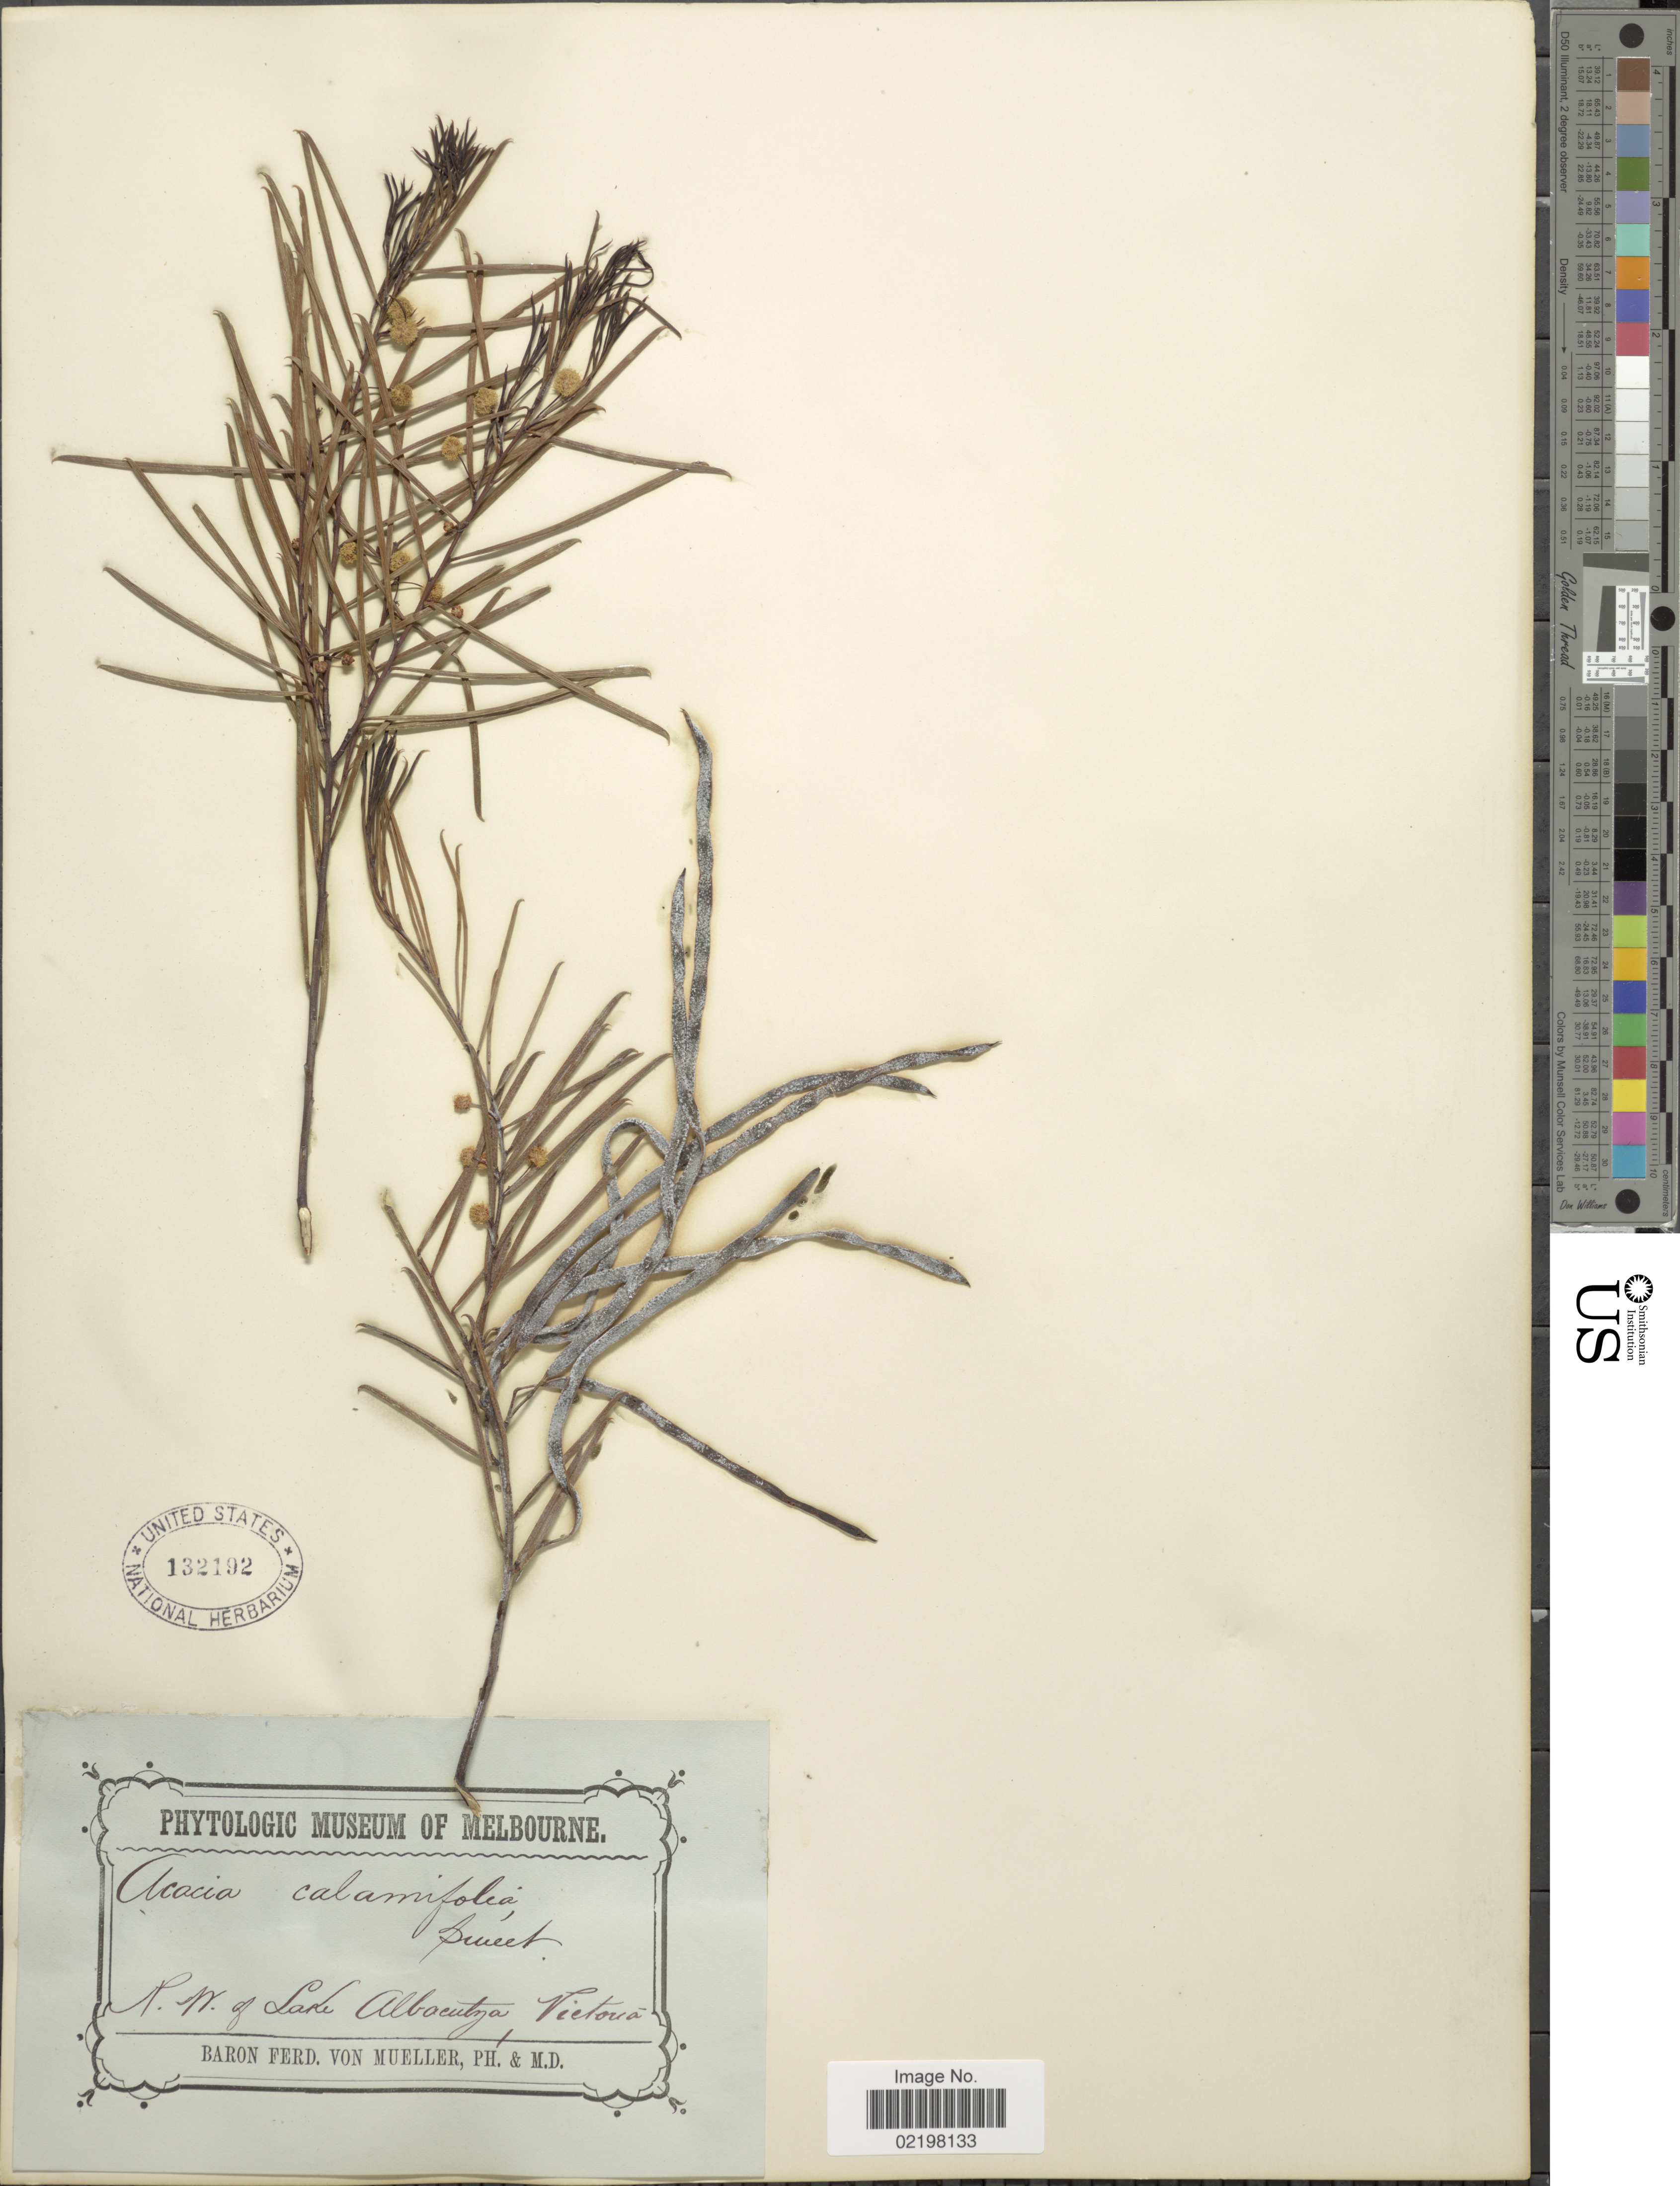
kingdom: Plantae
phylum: Tracheophyta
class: Magnoliopsida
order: Fabales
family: Fabaceae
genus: Acacia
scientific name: Acacia calamifolia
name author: Lindl.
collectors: F. von Mueller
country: Australia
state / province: Victoria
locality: N.W. of Lake Albacutza, Victoria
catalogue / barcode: US 132192